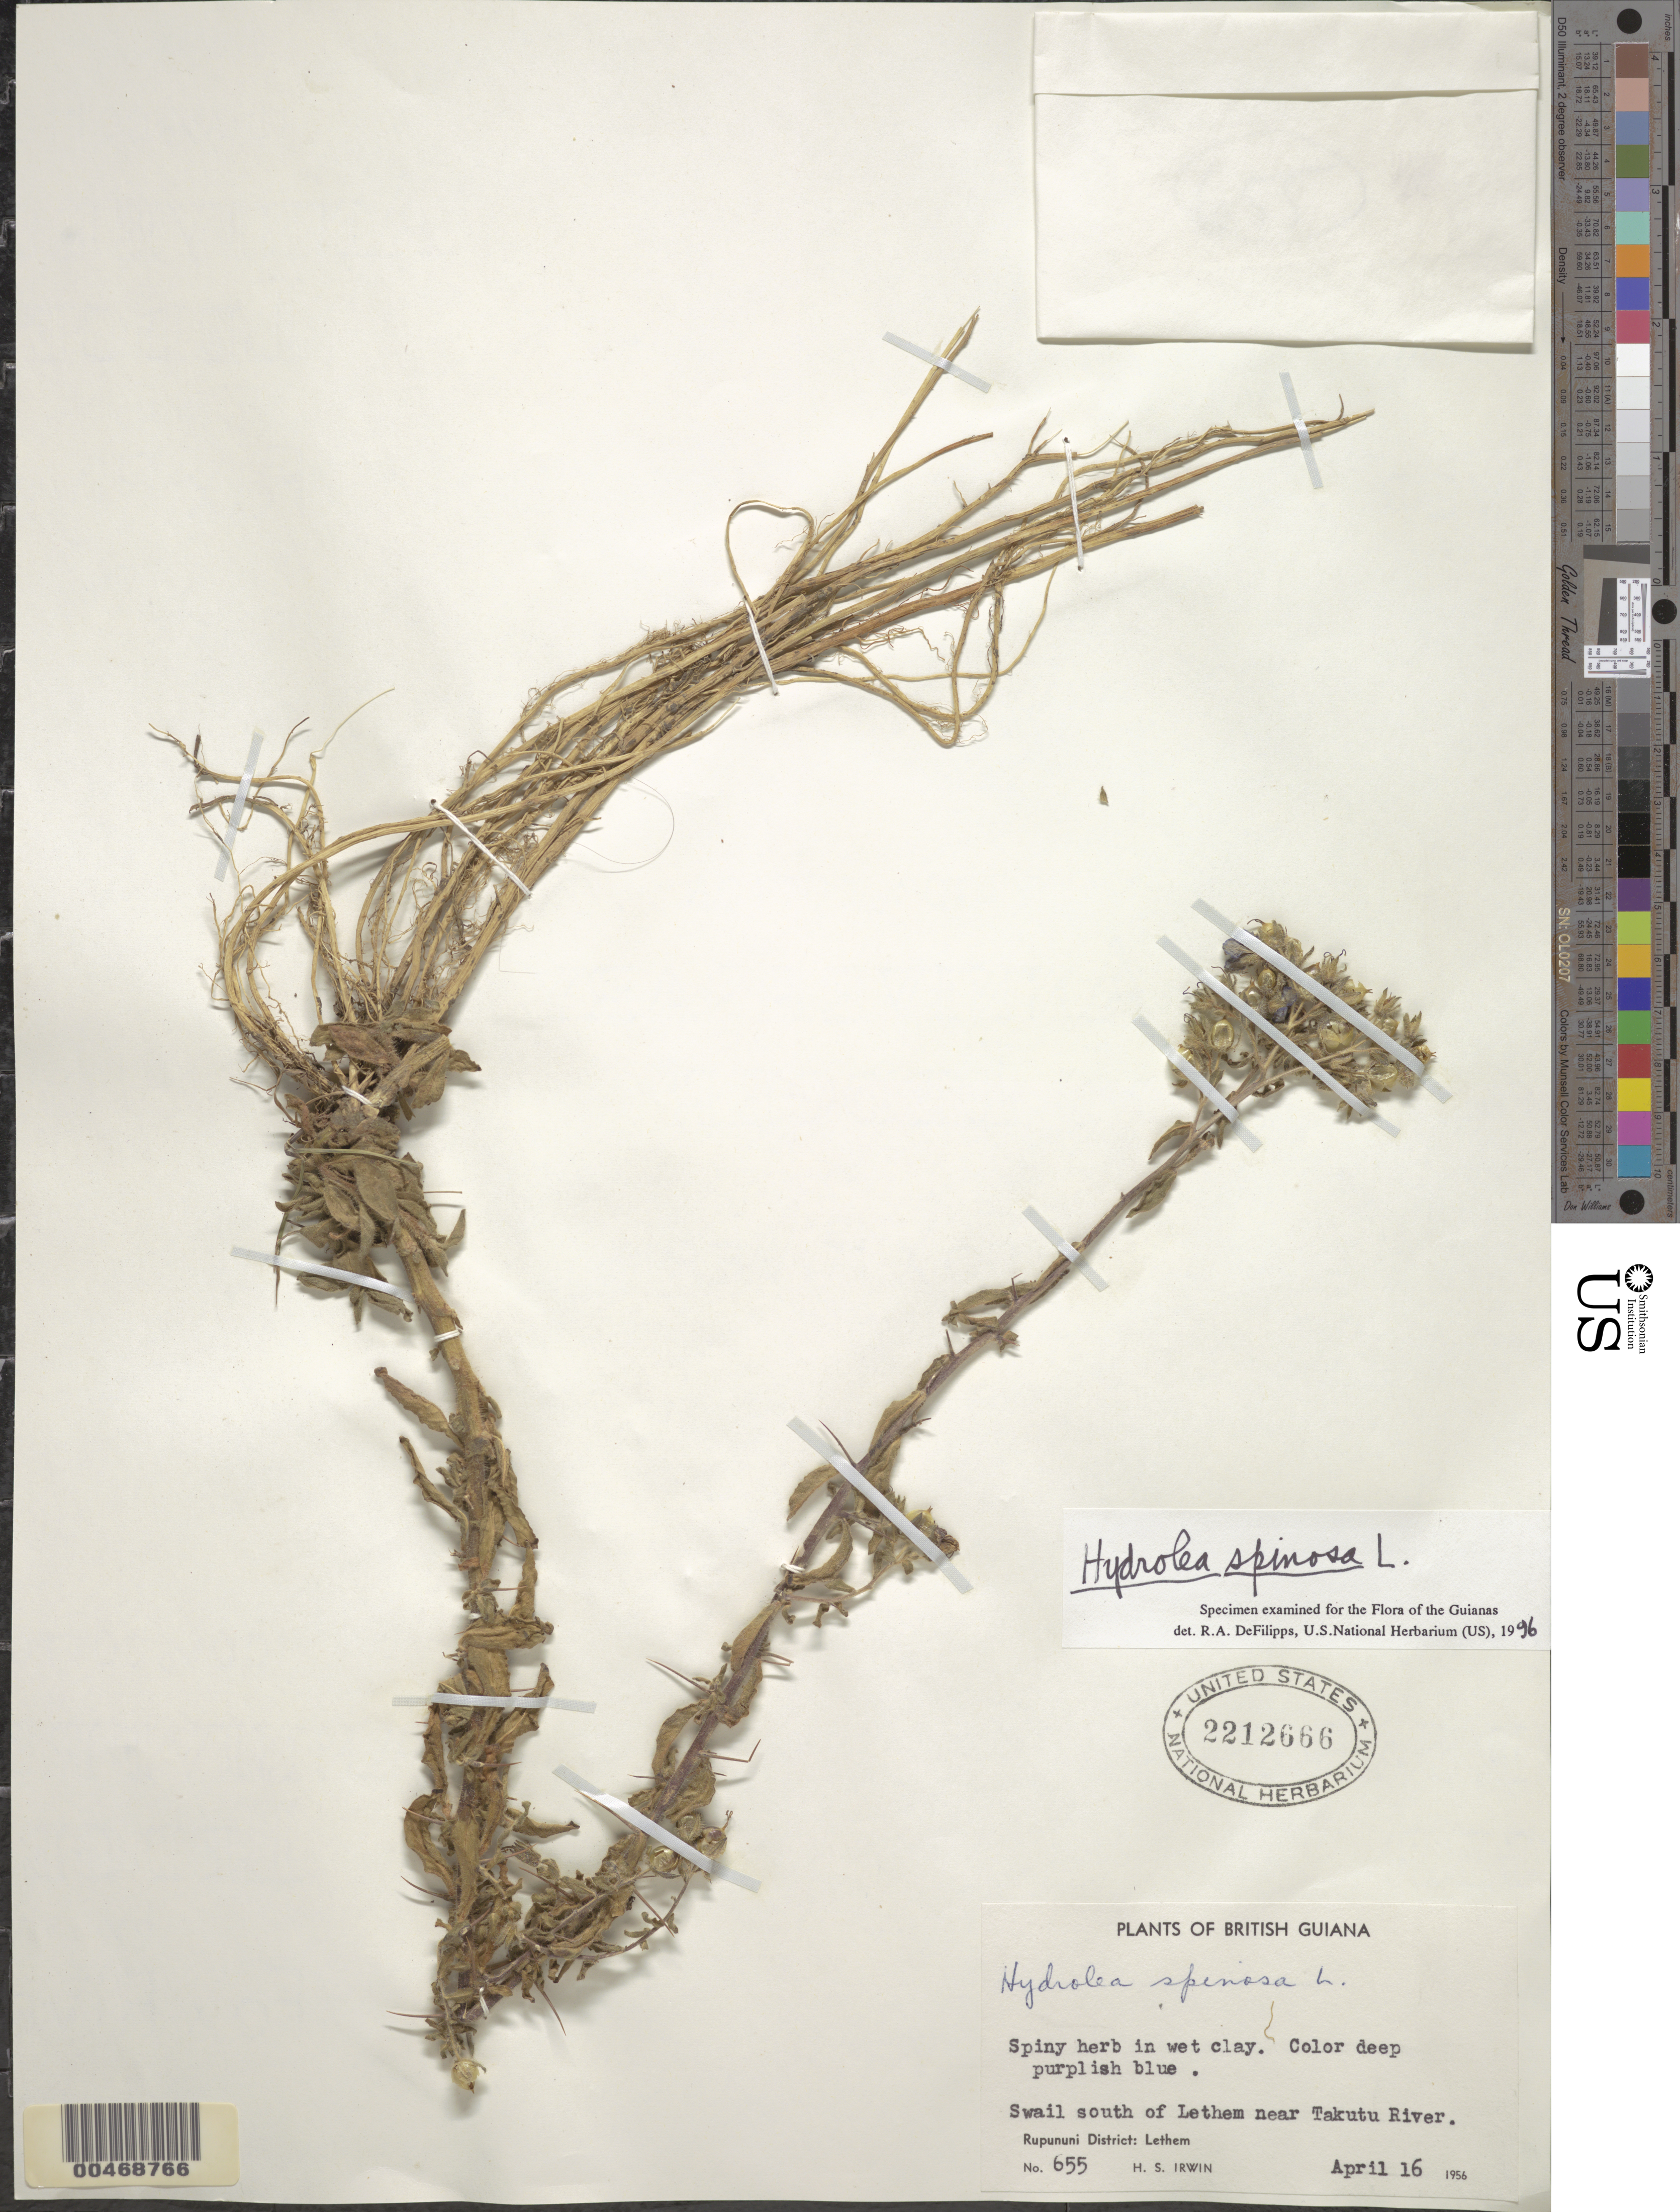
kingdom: Plantae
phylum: Tracheophyta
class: Magnoliopsida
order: Solanales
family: Hydroleaceae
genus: Hydrolea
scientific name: Hydrolea spinosa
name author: L.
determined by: DeFilipps, R. A.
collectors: H. Irwin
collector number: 655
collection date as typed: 16-Apr-56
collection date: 1956-04-16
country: Guyana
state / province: U. Takutu-U. Essequibo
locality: Rupununi Dist., S of Lethem, Takutu River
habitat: Swail, wet clay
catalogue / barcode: US 2212666